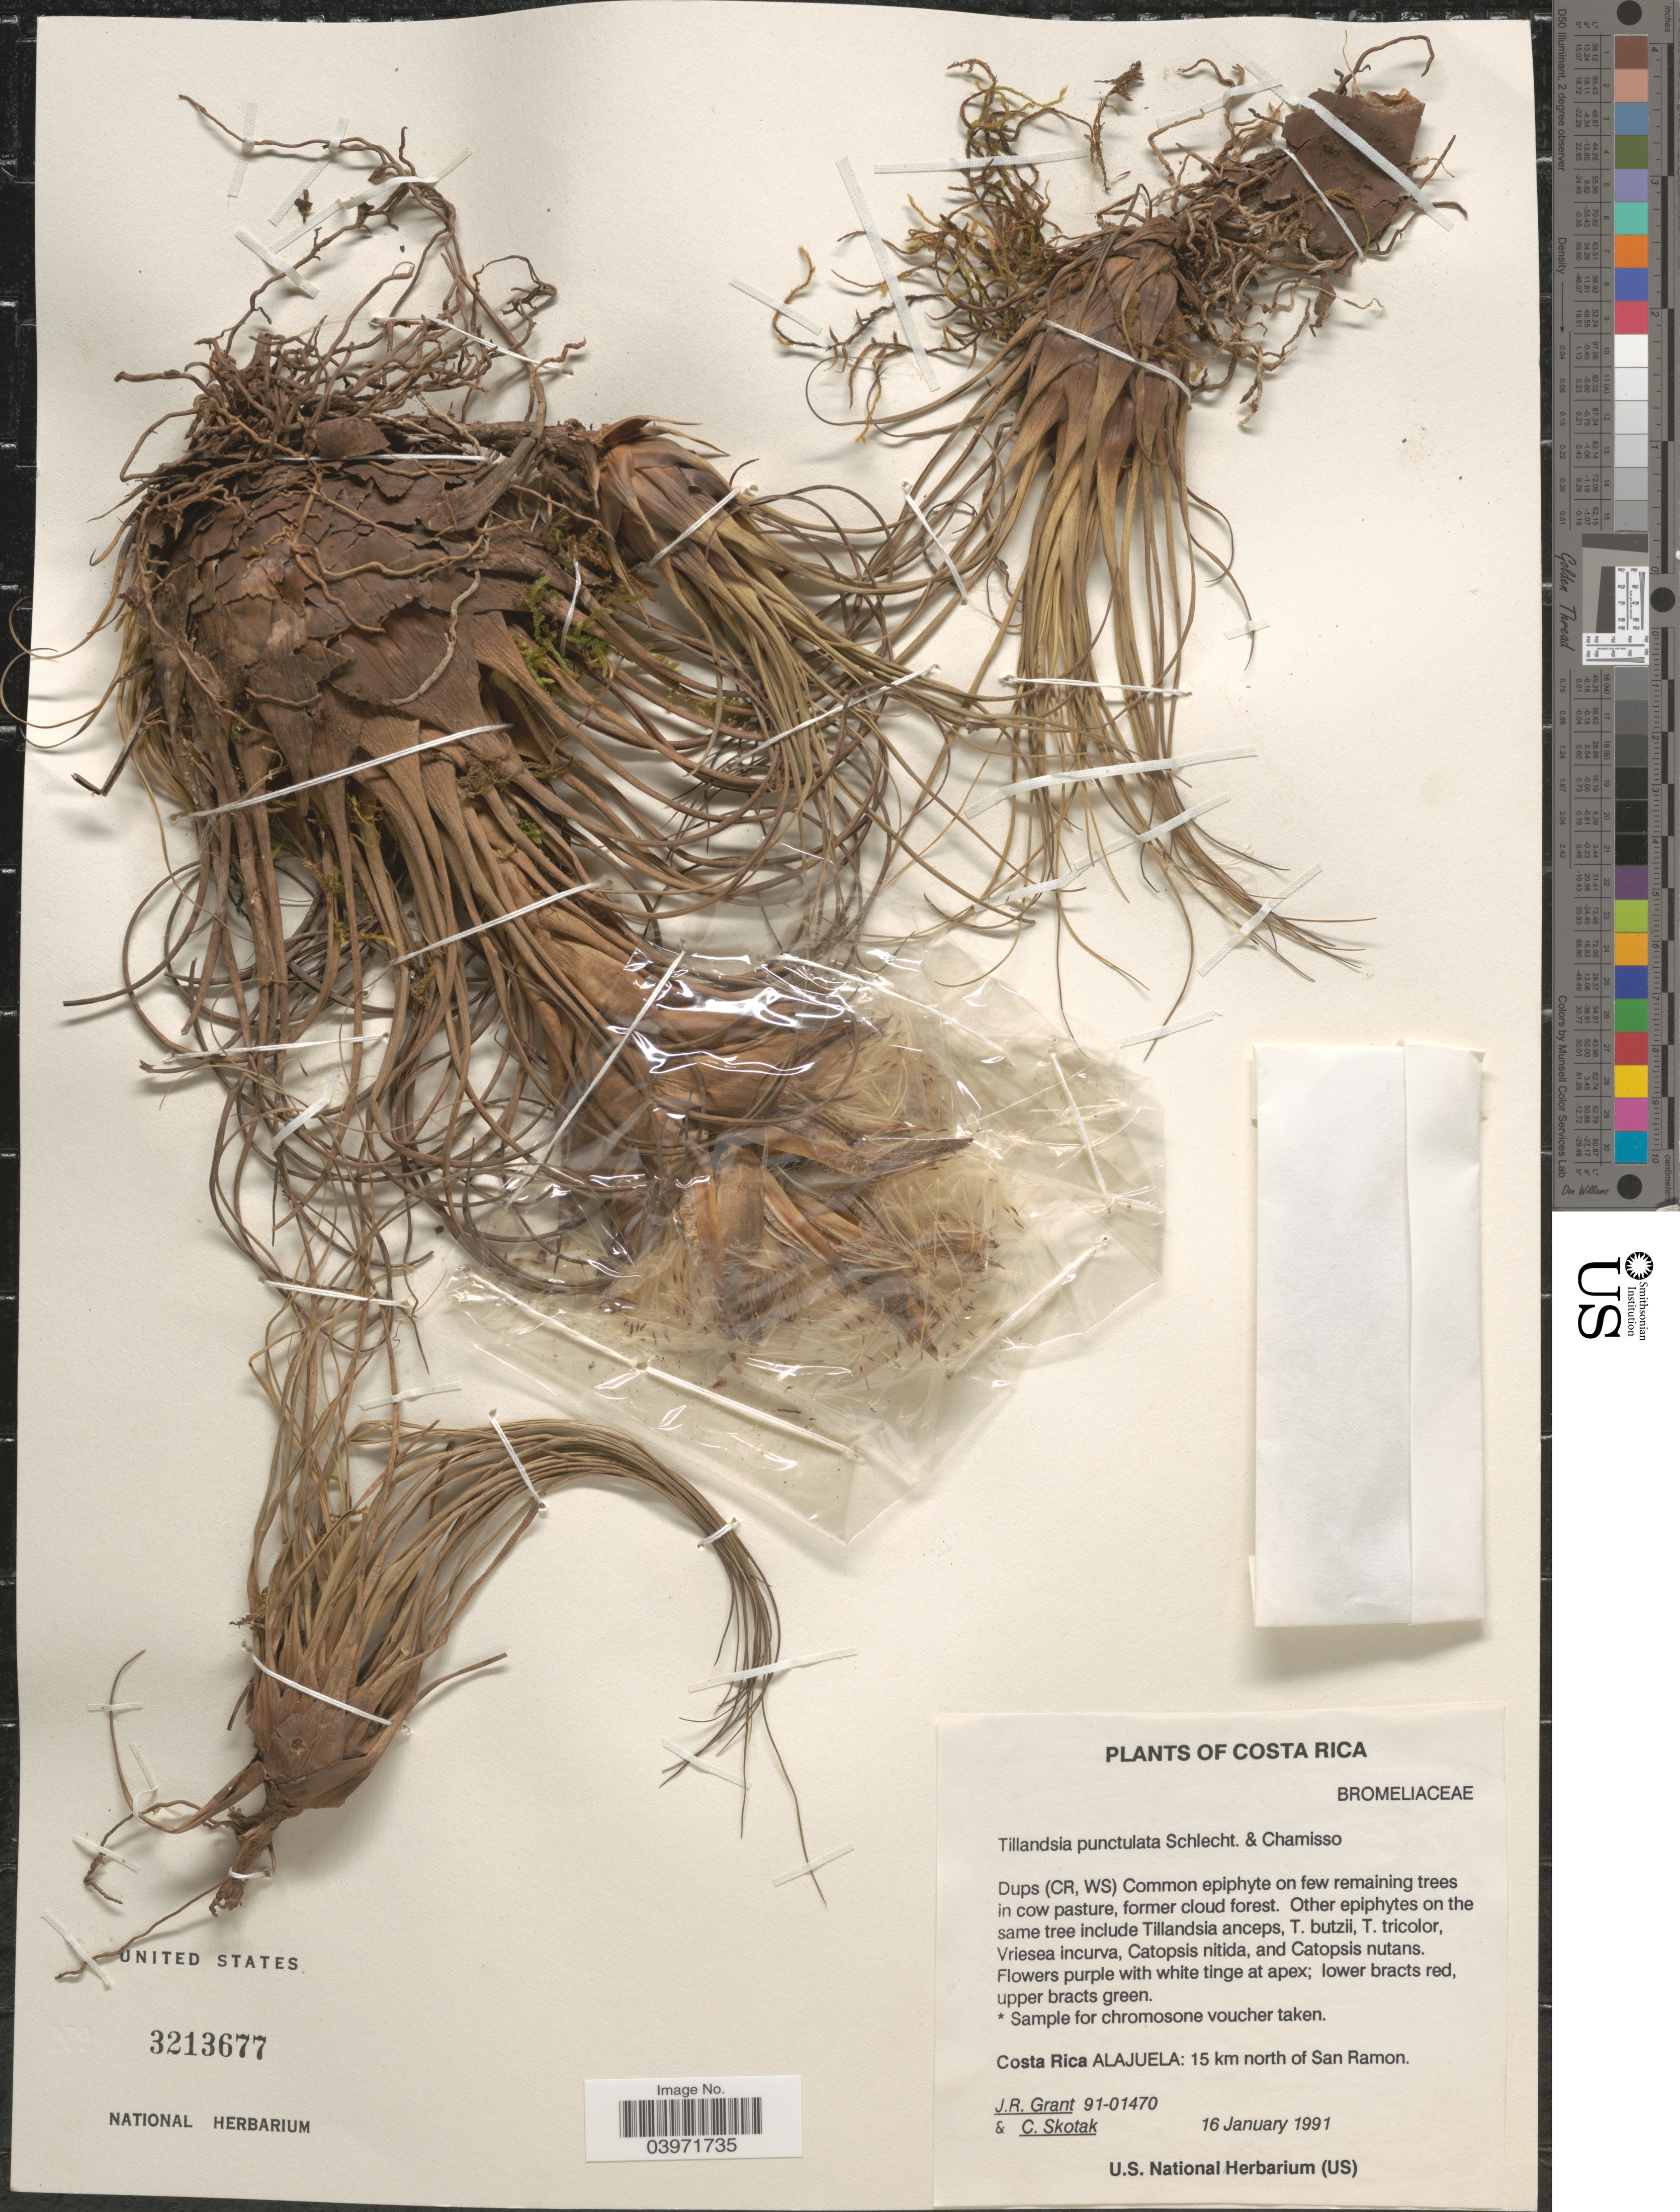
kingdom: Plantae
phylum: Tracheophyta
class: Liliopsida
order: Poales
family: Bromeliaceae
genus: Tillandsia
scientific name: Tillandsia punctulata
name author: Schltdl. & Cham.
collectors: J. Grant & C. Skotak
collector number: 91-01470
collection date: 1991-01-16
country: Costa Rica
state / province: Alajuela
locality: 15 km north of San Ramon.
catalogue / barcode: US 3213677